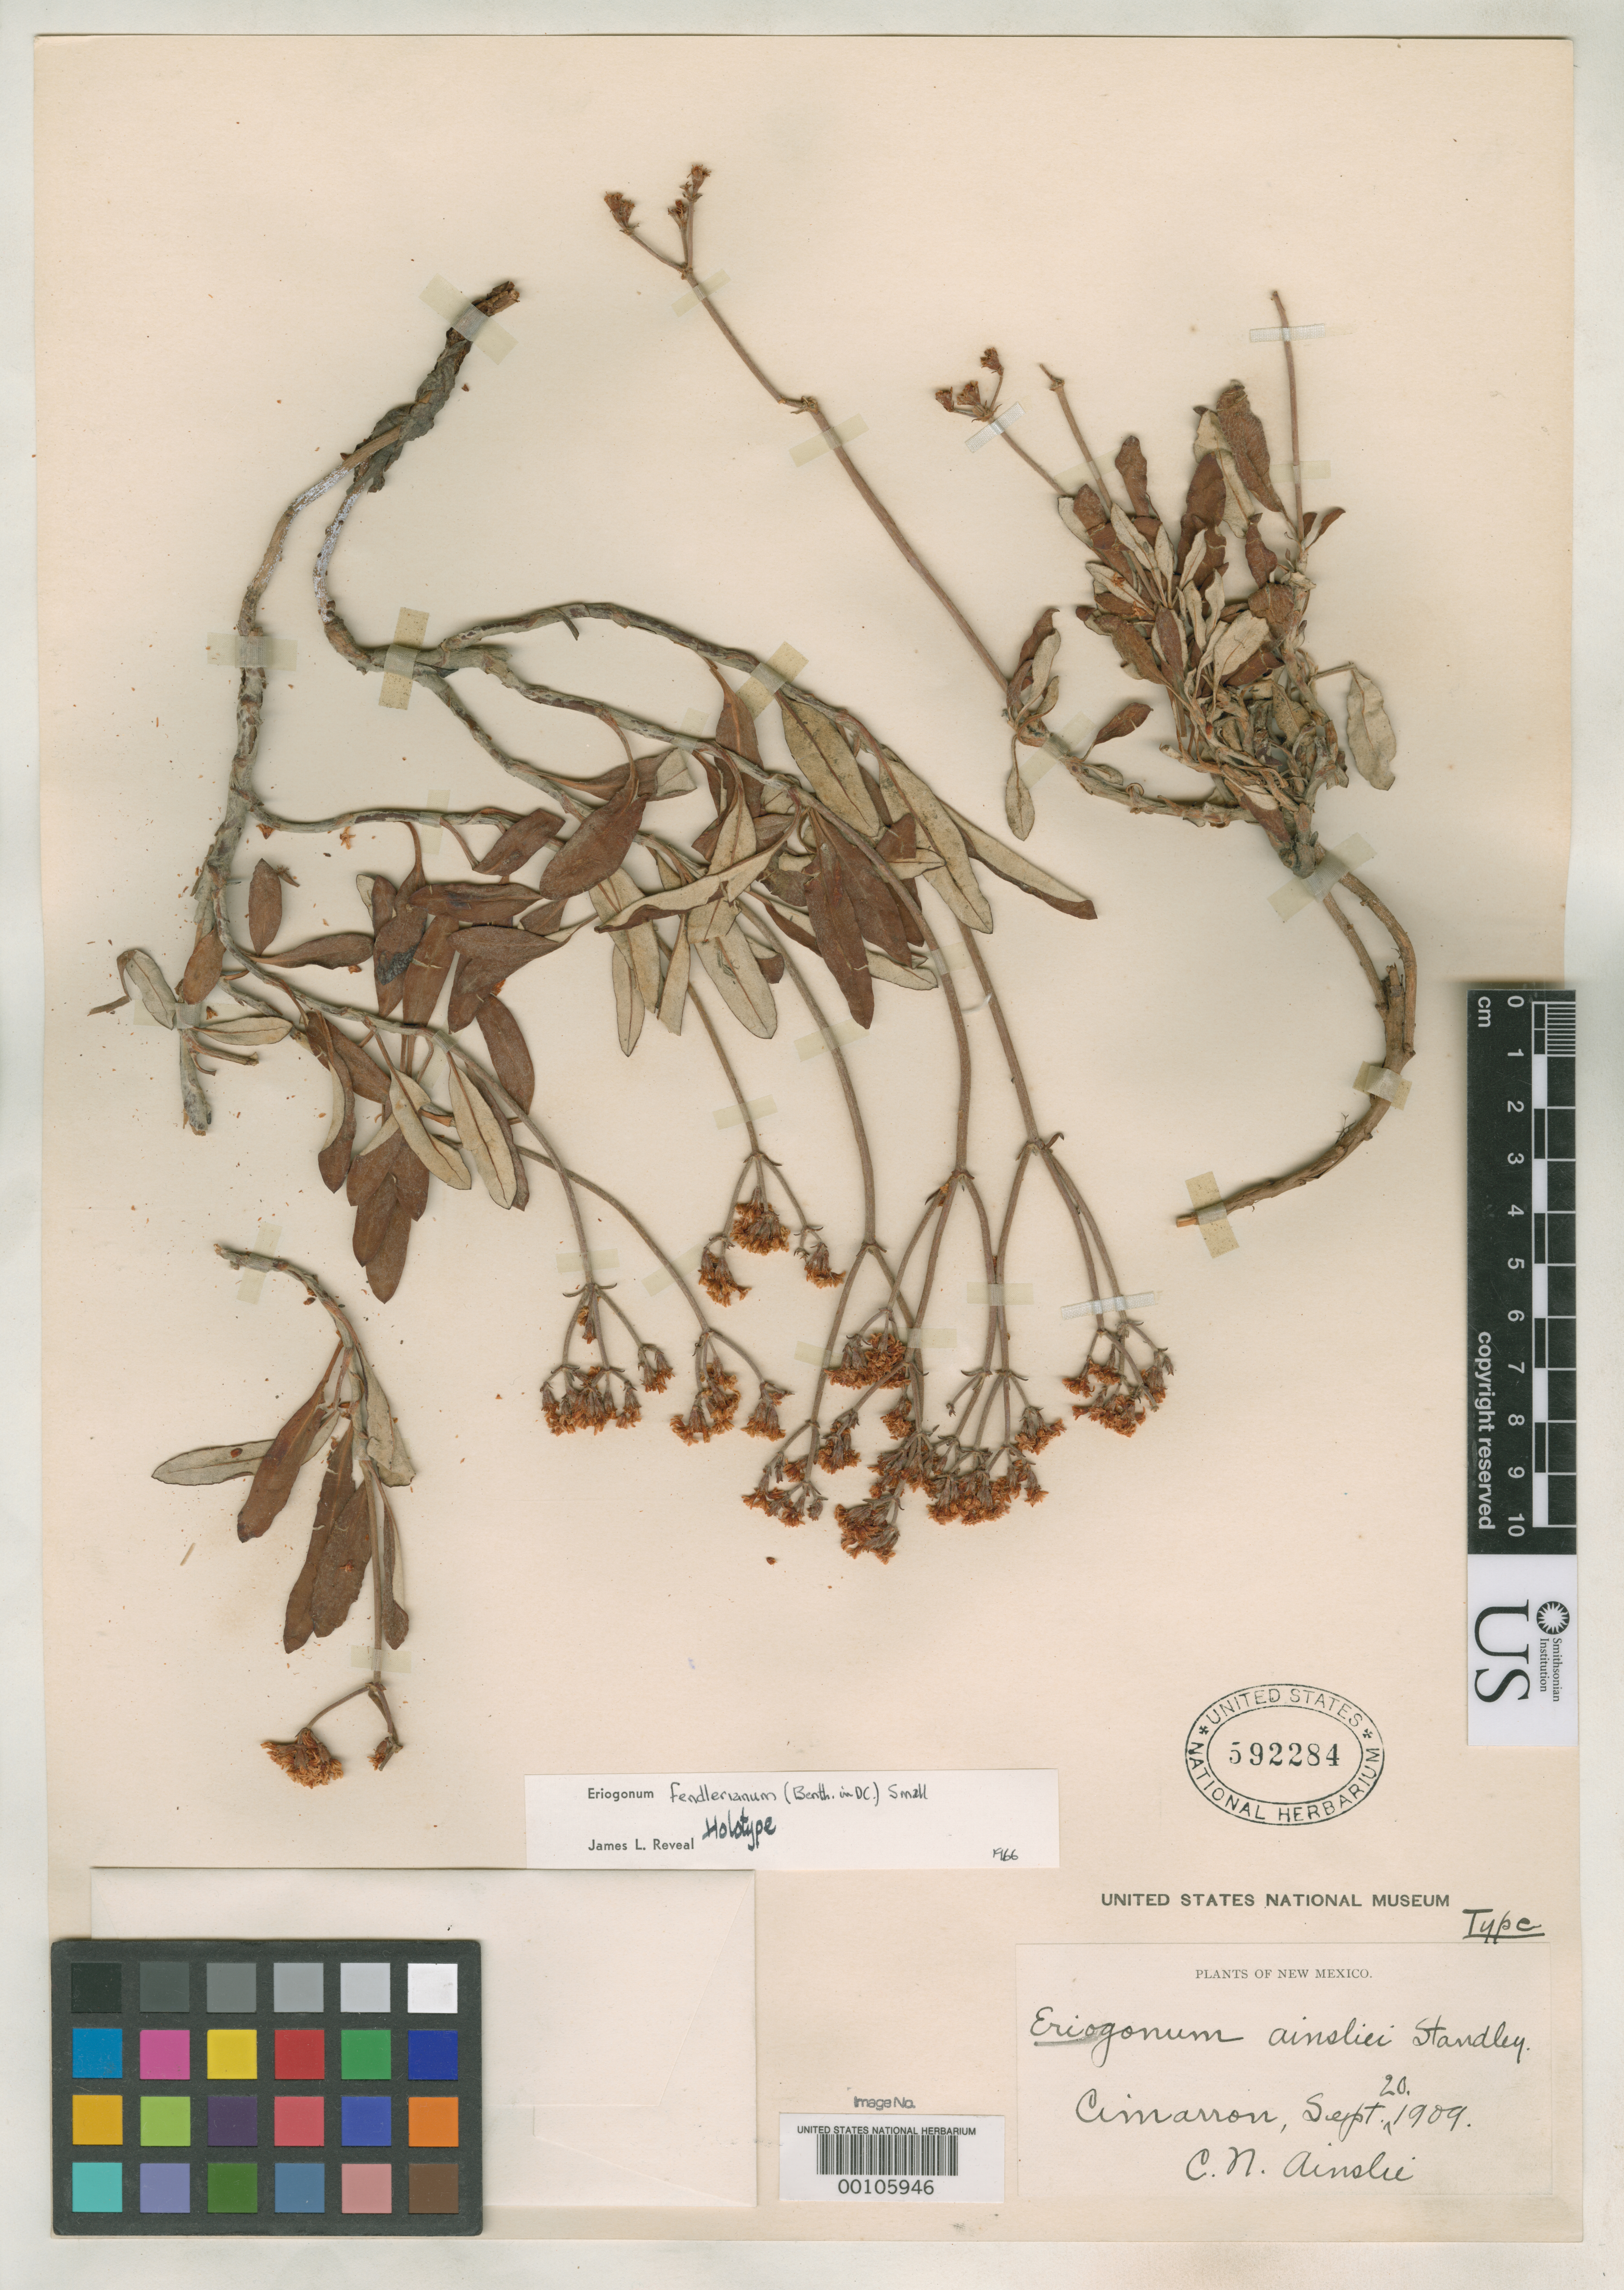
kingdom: Plantae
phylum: Tracheophyta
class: Magnoliopsida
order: Caryophyllales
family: Polygonaceae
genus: Eriogonum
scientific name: Eriogonum ainsliei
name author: Standl.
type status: Holotype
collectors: C. N. Ainslee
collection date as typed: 20 Sep 1909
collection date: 1909-09-20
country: United States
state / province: New Mexico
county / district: Colfax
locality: Cimarron.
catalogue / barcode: US 592284